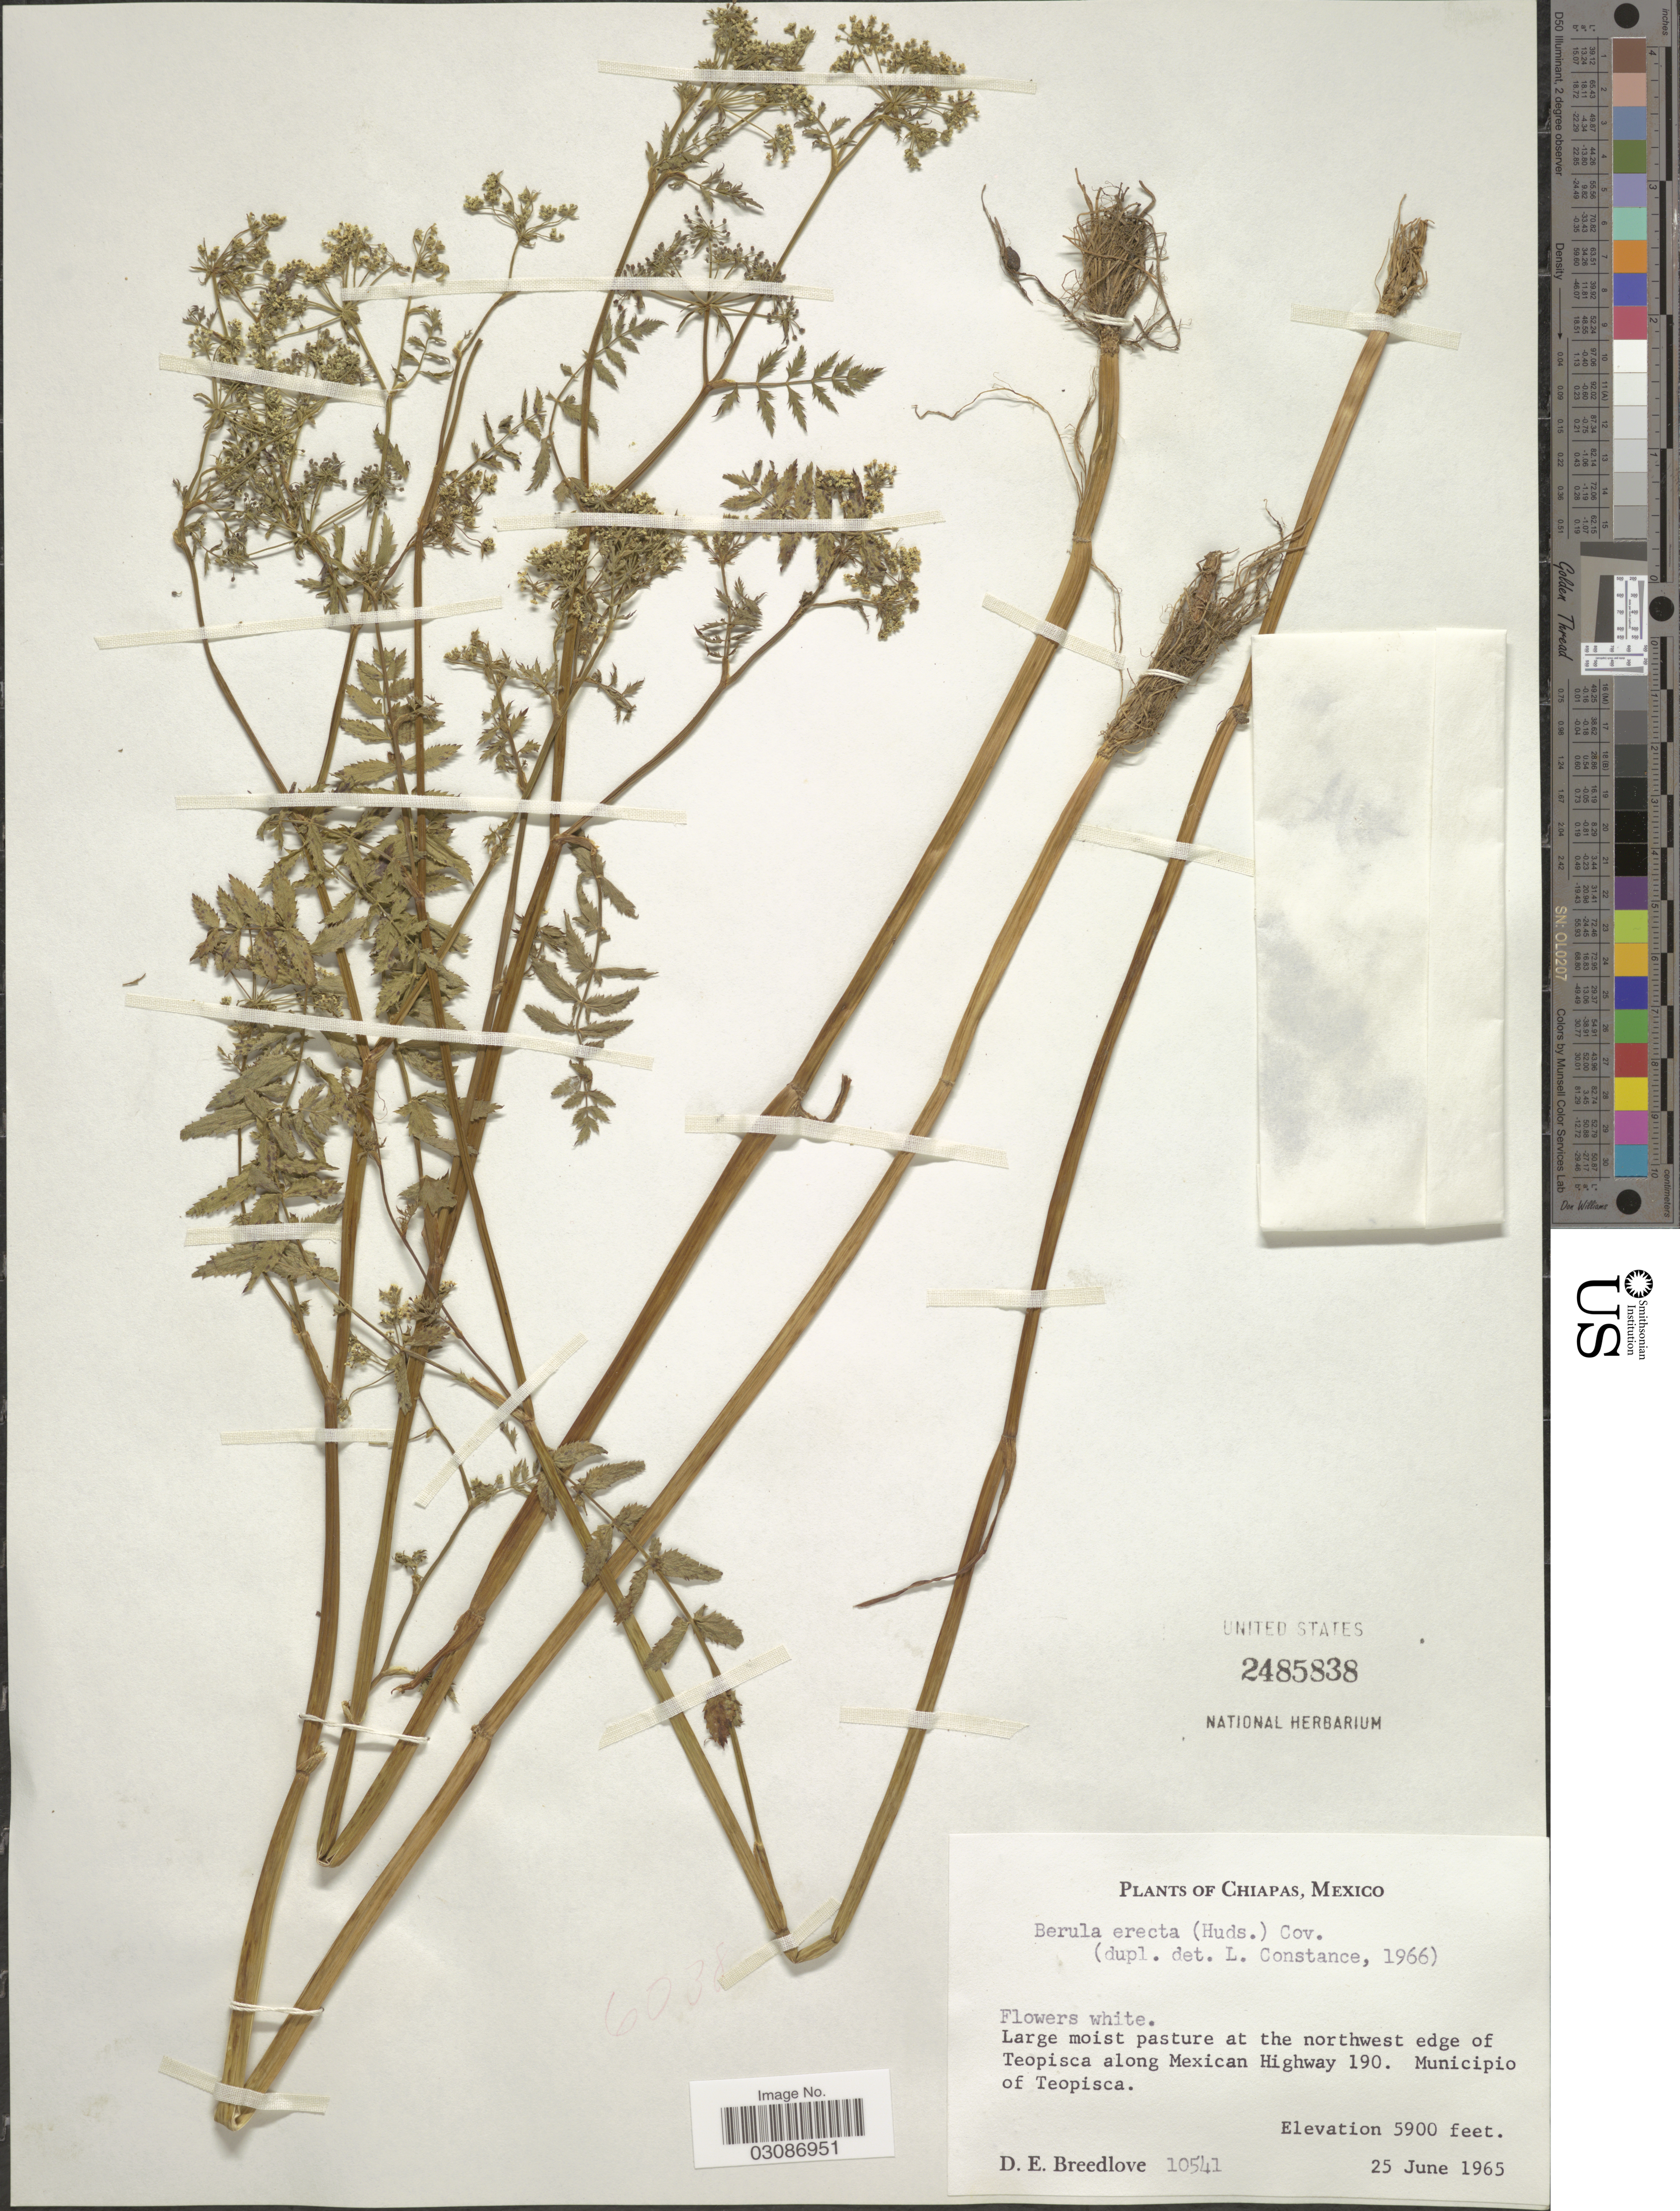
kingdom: Plantae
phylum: Tracheophyta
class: Magnoliopsida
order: Apiales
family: Apiaceae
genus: Berula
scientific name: Berula erecta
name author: (Huds.) Coville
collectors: D. E. Breedlove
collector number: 10541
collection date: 1965-06-25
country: Mexico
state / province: Chiapas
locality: At the northwest edge of Teopisca along Mexican Highway 190. Municipio of Teopisca.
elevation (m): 1798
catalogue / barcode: US 2485838